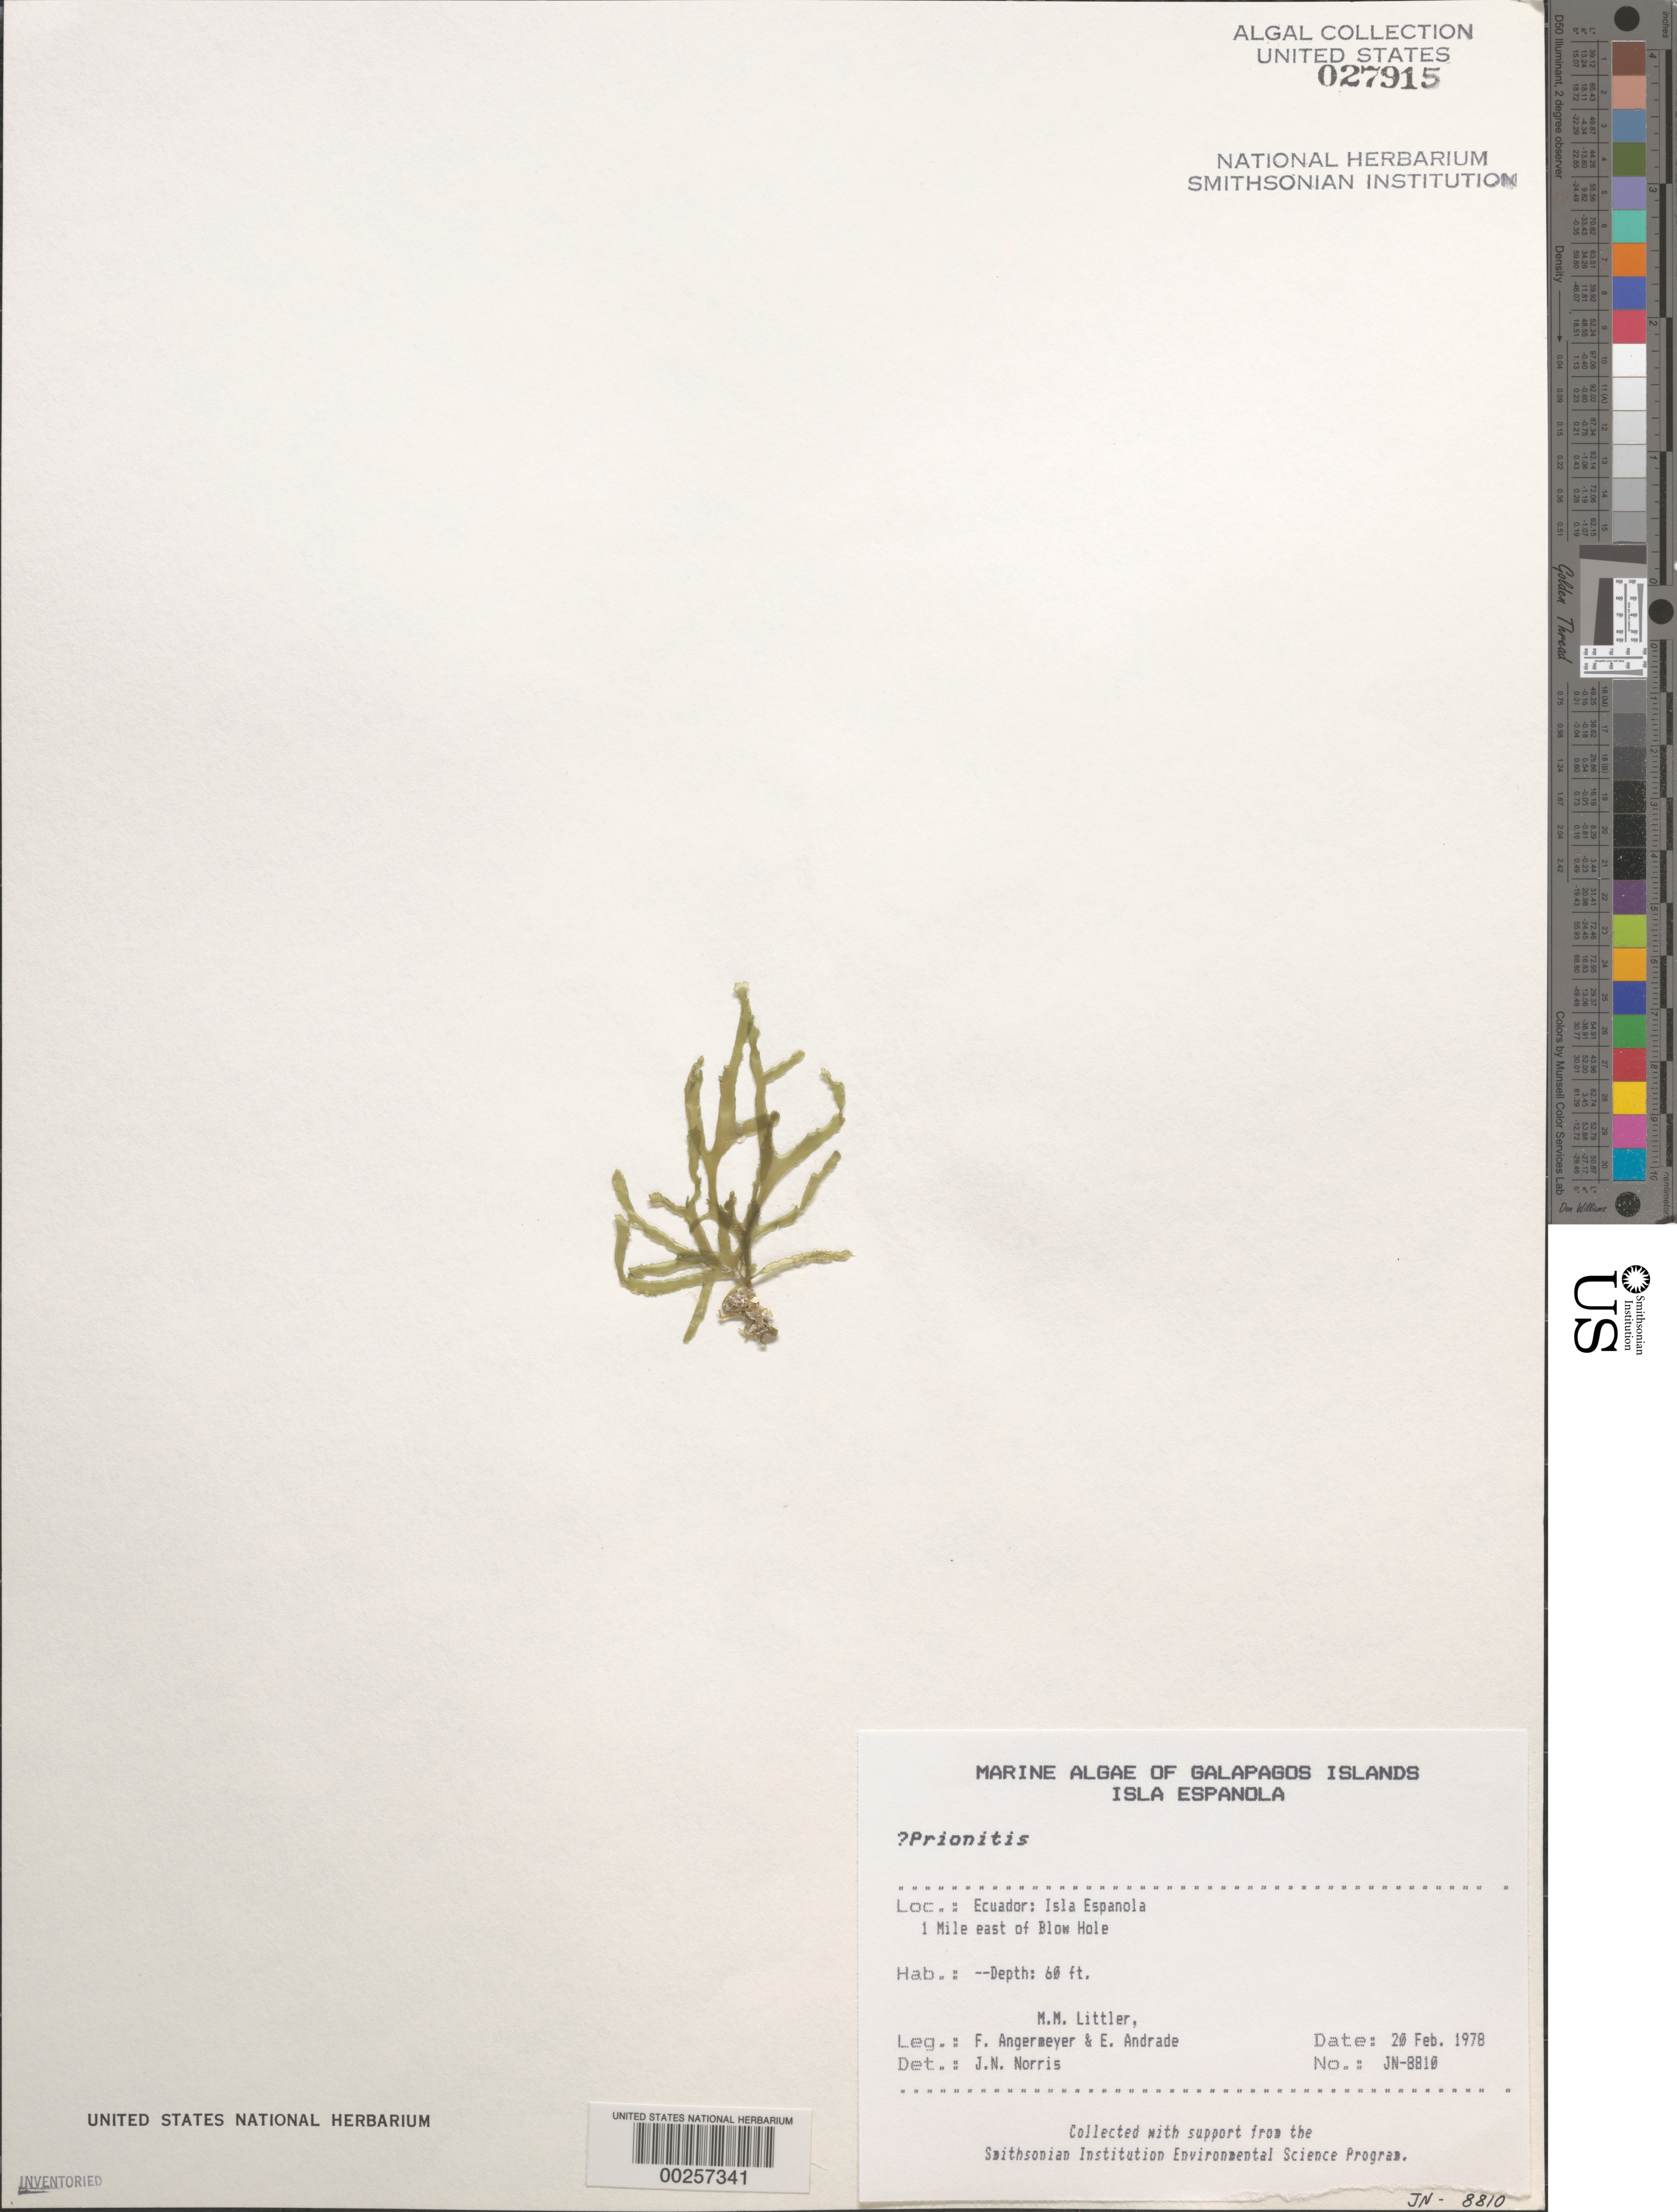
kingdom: Plantae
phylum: Rhodophyta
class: Florideophyceae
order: Cryptonemiales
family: Cryptonemiaceae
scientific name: Prionitis sp.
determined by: Norris, James N.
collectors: M. M. Littler, F. Angermeyer & E. Andrade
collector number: Jn-8810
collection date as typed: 20 Feb 1978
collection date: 1978-02-20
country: Ecuador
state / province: Colón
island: Española [Hood]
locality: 1 mile E of Blow Hole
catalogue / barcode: US 27915